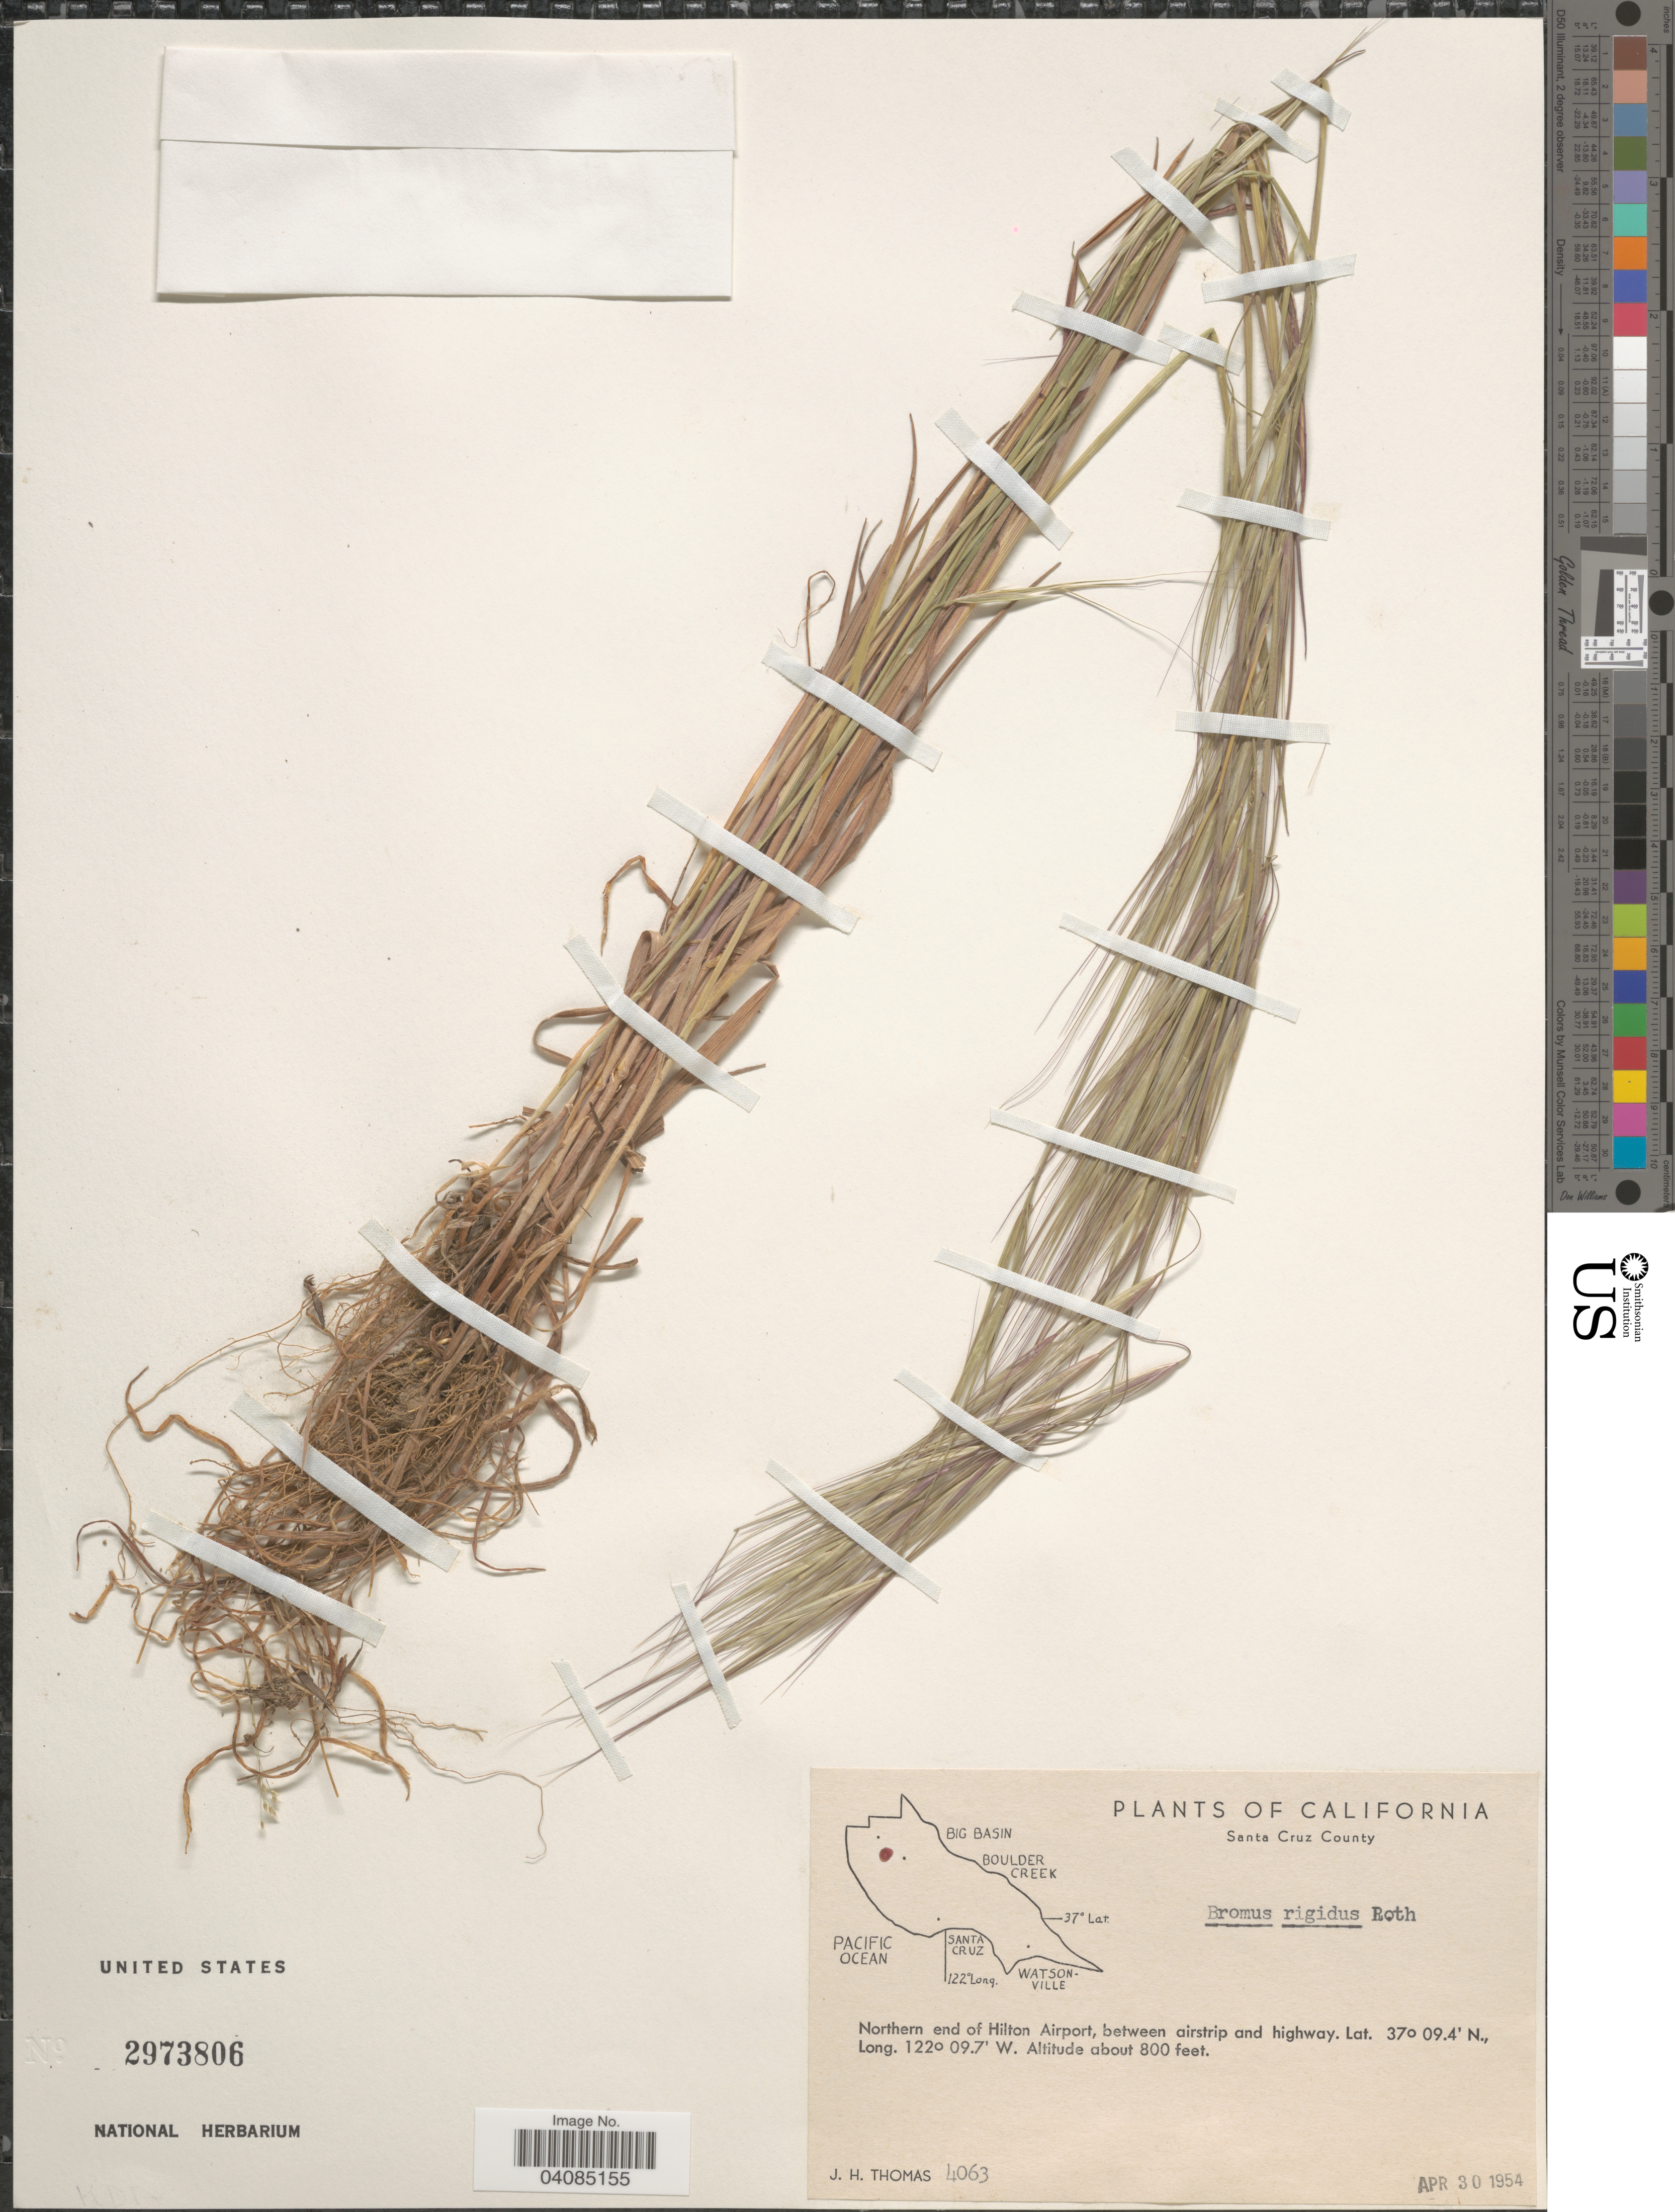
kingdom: Plantae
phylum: Tracheophyta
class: Liliopsida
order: Poales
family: Poaceae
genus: Bromus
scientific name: Bromus rigidus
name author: Roth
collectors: J. H. Thomas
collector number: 4063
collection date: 1954-04-30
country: United States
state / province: California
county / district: Santa Cruz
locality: Santa Cruz County. Northern end of Hilton Airport, between airstrip and highway.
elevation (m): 2438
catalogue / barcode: US 2973806